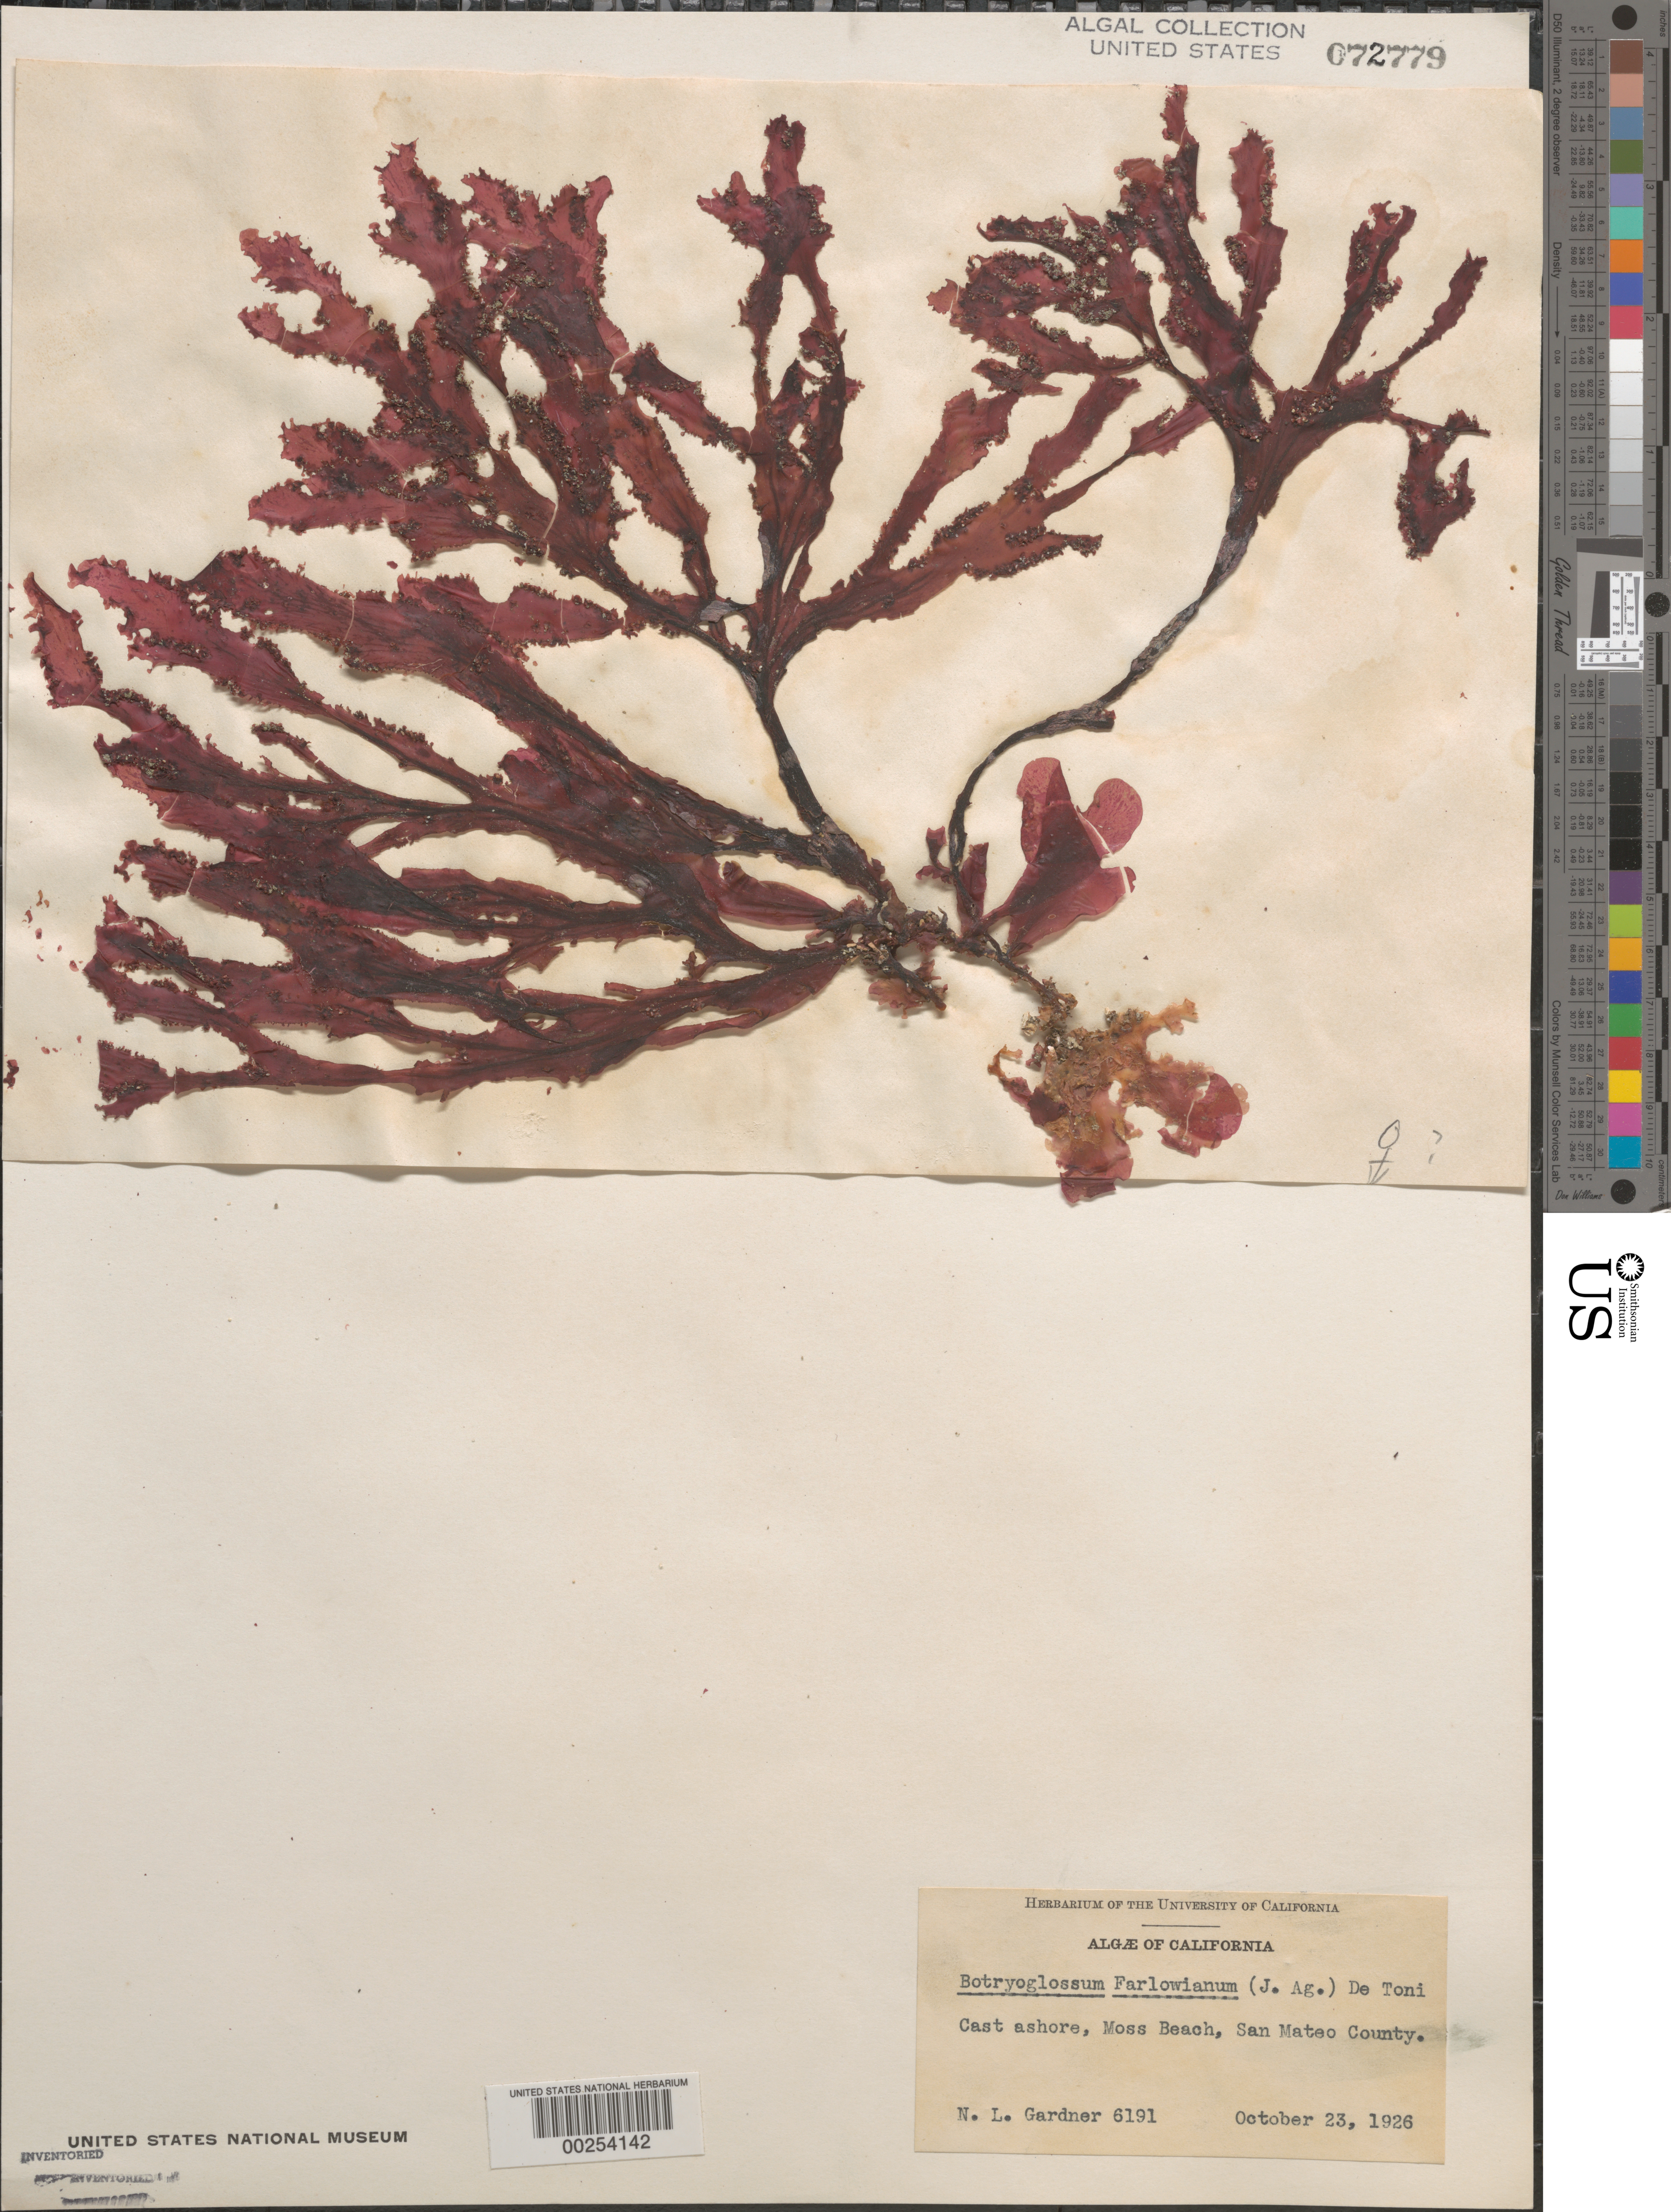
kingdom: Plantae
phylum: Rhodophyta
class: Florideophyceae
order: Ceramiales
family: Delesseriaceae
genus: Botryoglossum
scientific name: Botryoglossum farlowianum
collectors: N. Gardner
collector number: NLG 6191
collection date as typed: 23 Oct 1926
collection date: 1926-10-23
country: United States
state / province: California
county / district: San Mateo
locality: Moss Beach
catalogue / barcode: US 72779